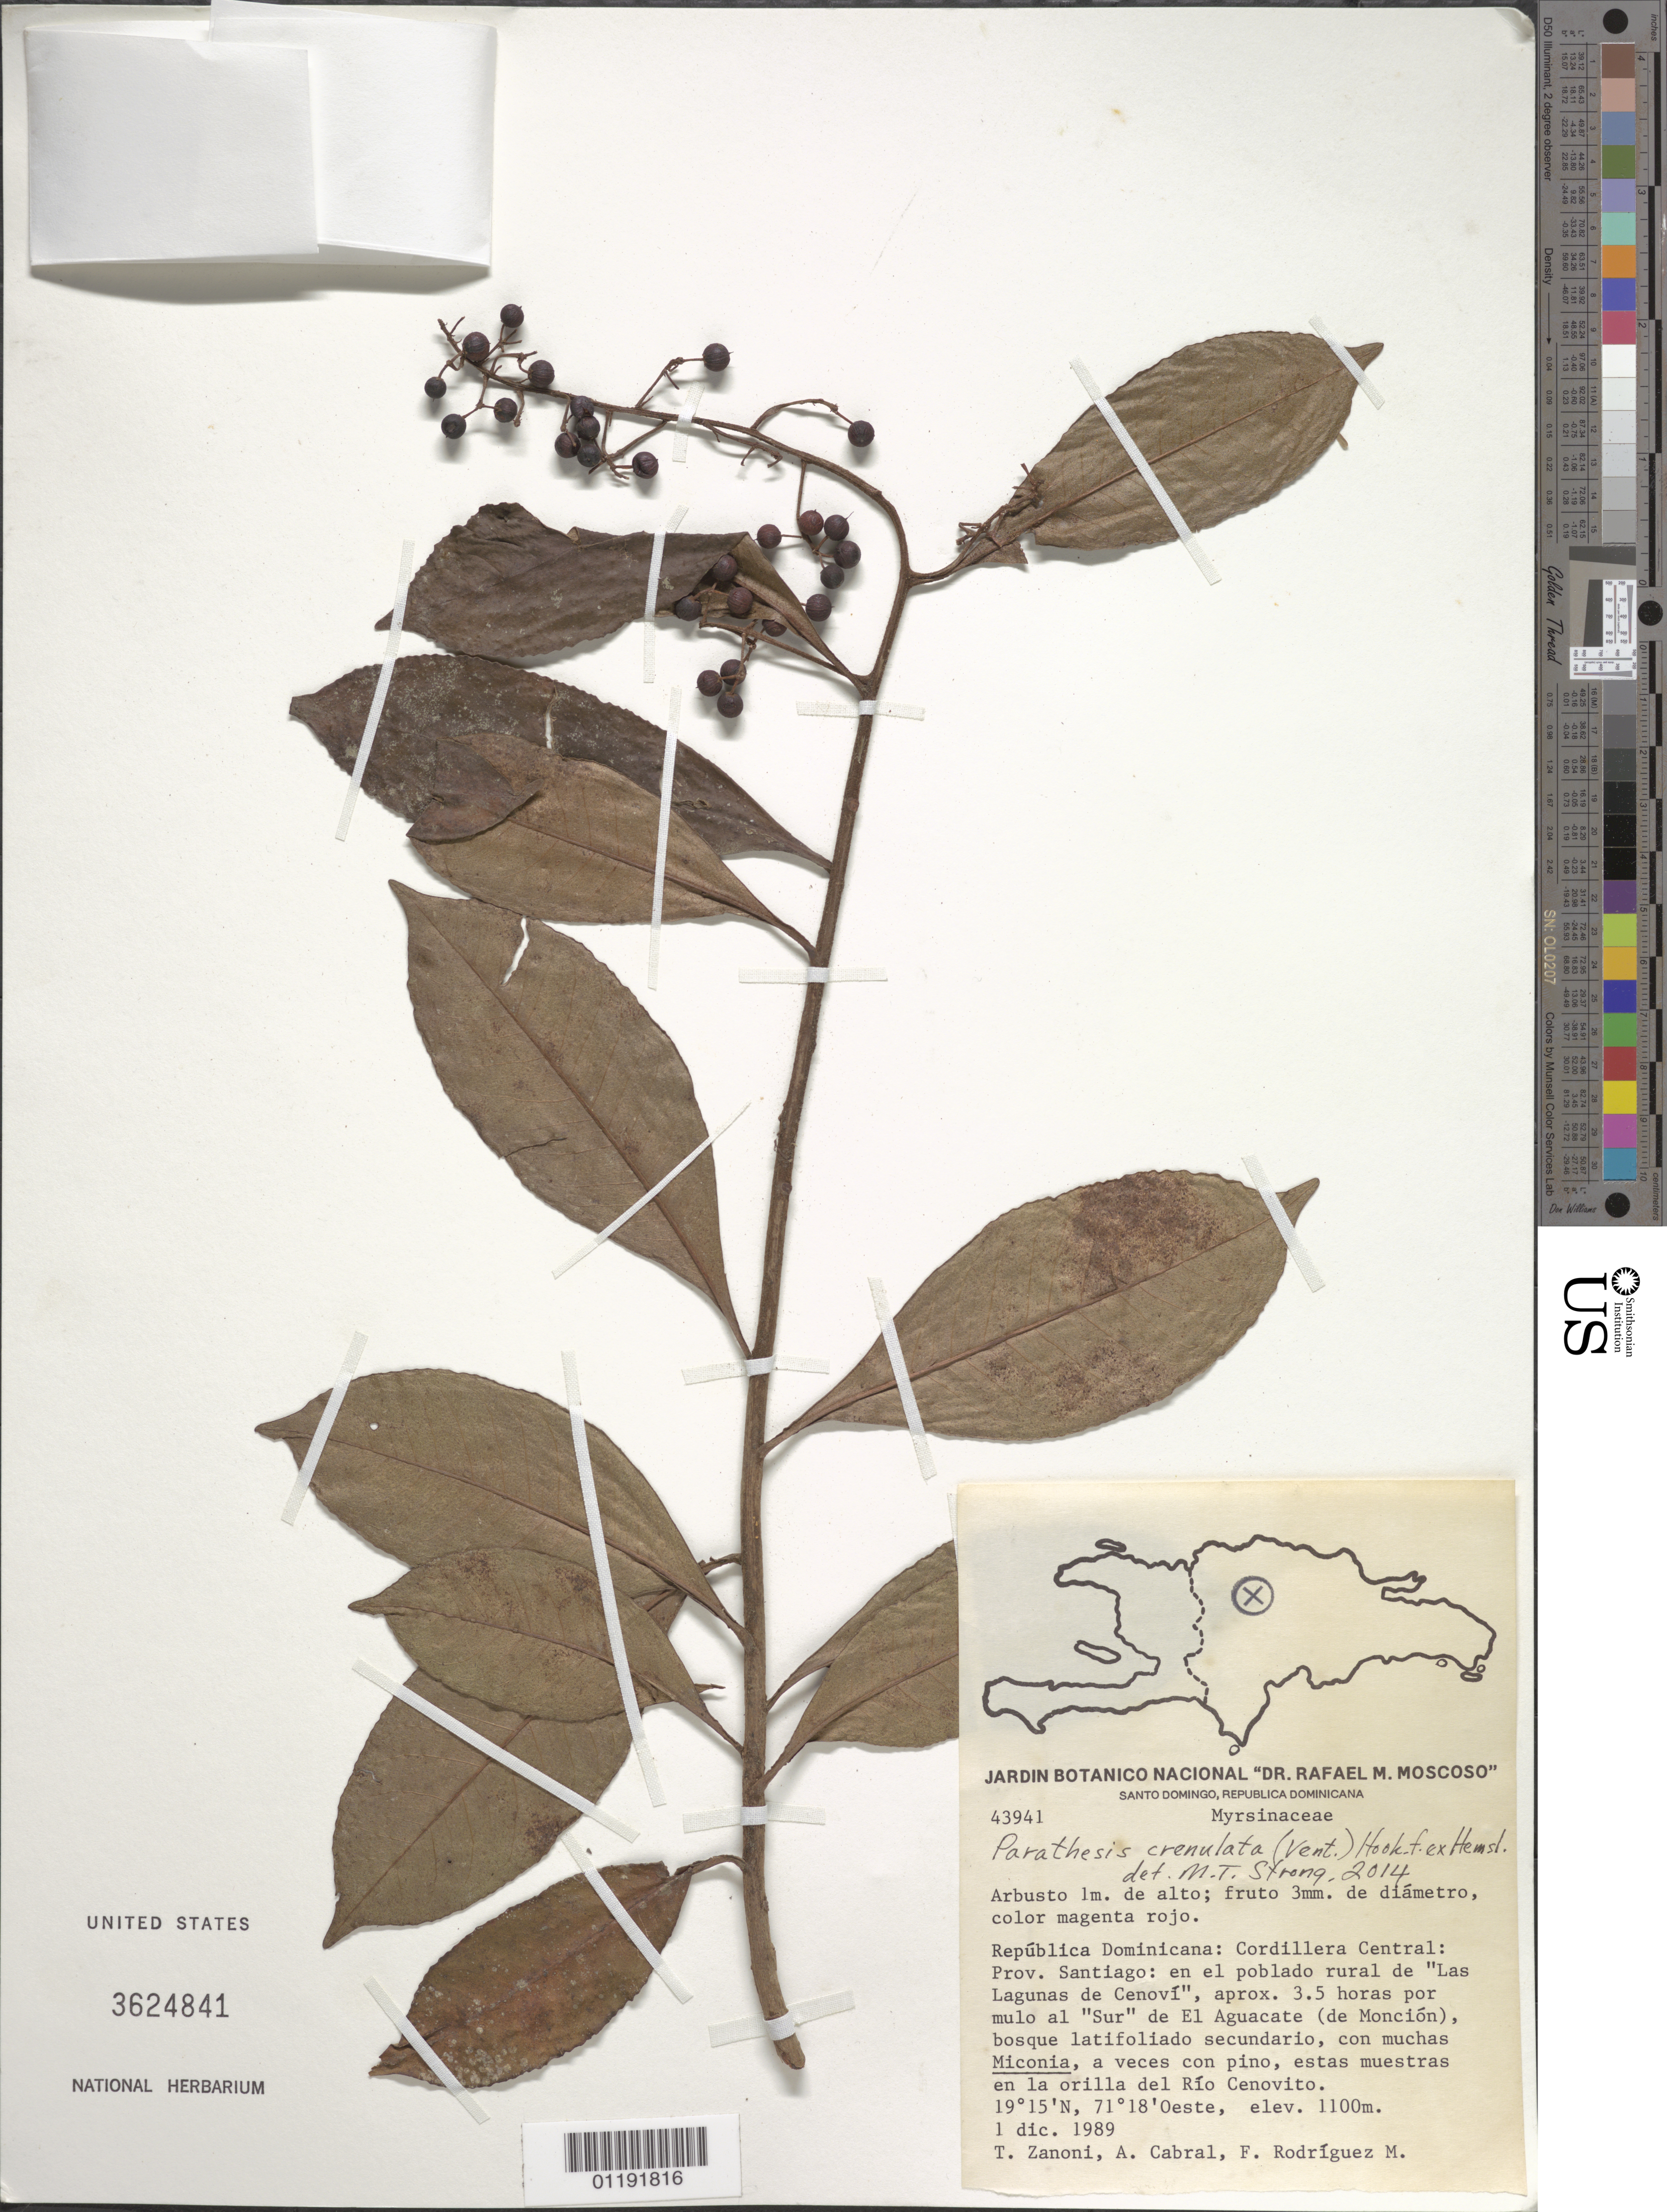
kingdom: Plantae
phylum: Tracheophyta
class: Magnoliopsida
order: Ericales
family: Primulaceae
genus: Parathesis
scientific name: Parathesis crenulata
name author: (Vent.) Hook. f. ex Hemsl.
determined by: Strong, M. T., (US), Smithsonian Institution - National Museum of Natural History (UNITED STATES)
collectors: T. A. Zanoni et al.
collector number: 43941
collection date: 1989-12-01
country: Dominican Republic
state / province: Santiago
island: Hispaniola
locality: Cordillera Centraol, Las Lagunas de Cenovi, approx 3.5 hr mule ride S of El Aguacate (de Moncion)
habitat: Populated rural area, secondary broadleaf forest, on shore of river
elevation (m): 1100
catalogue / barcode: US 3624841